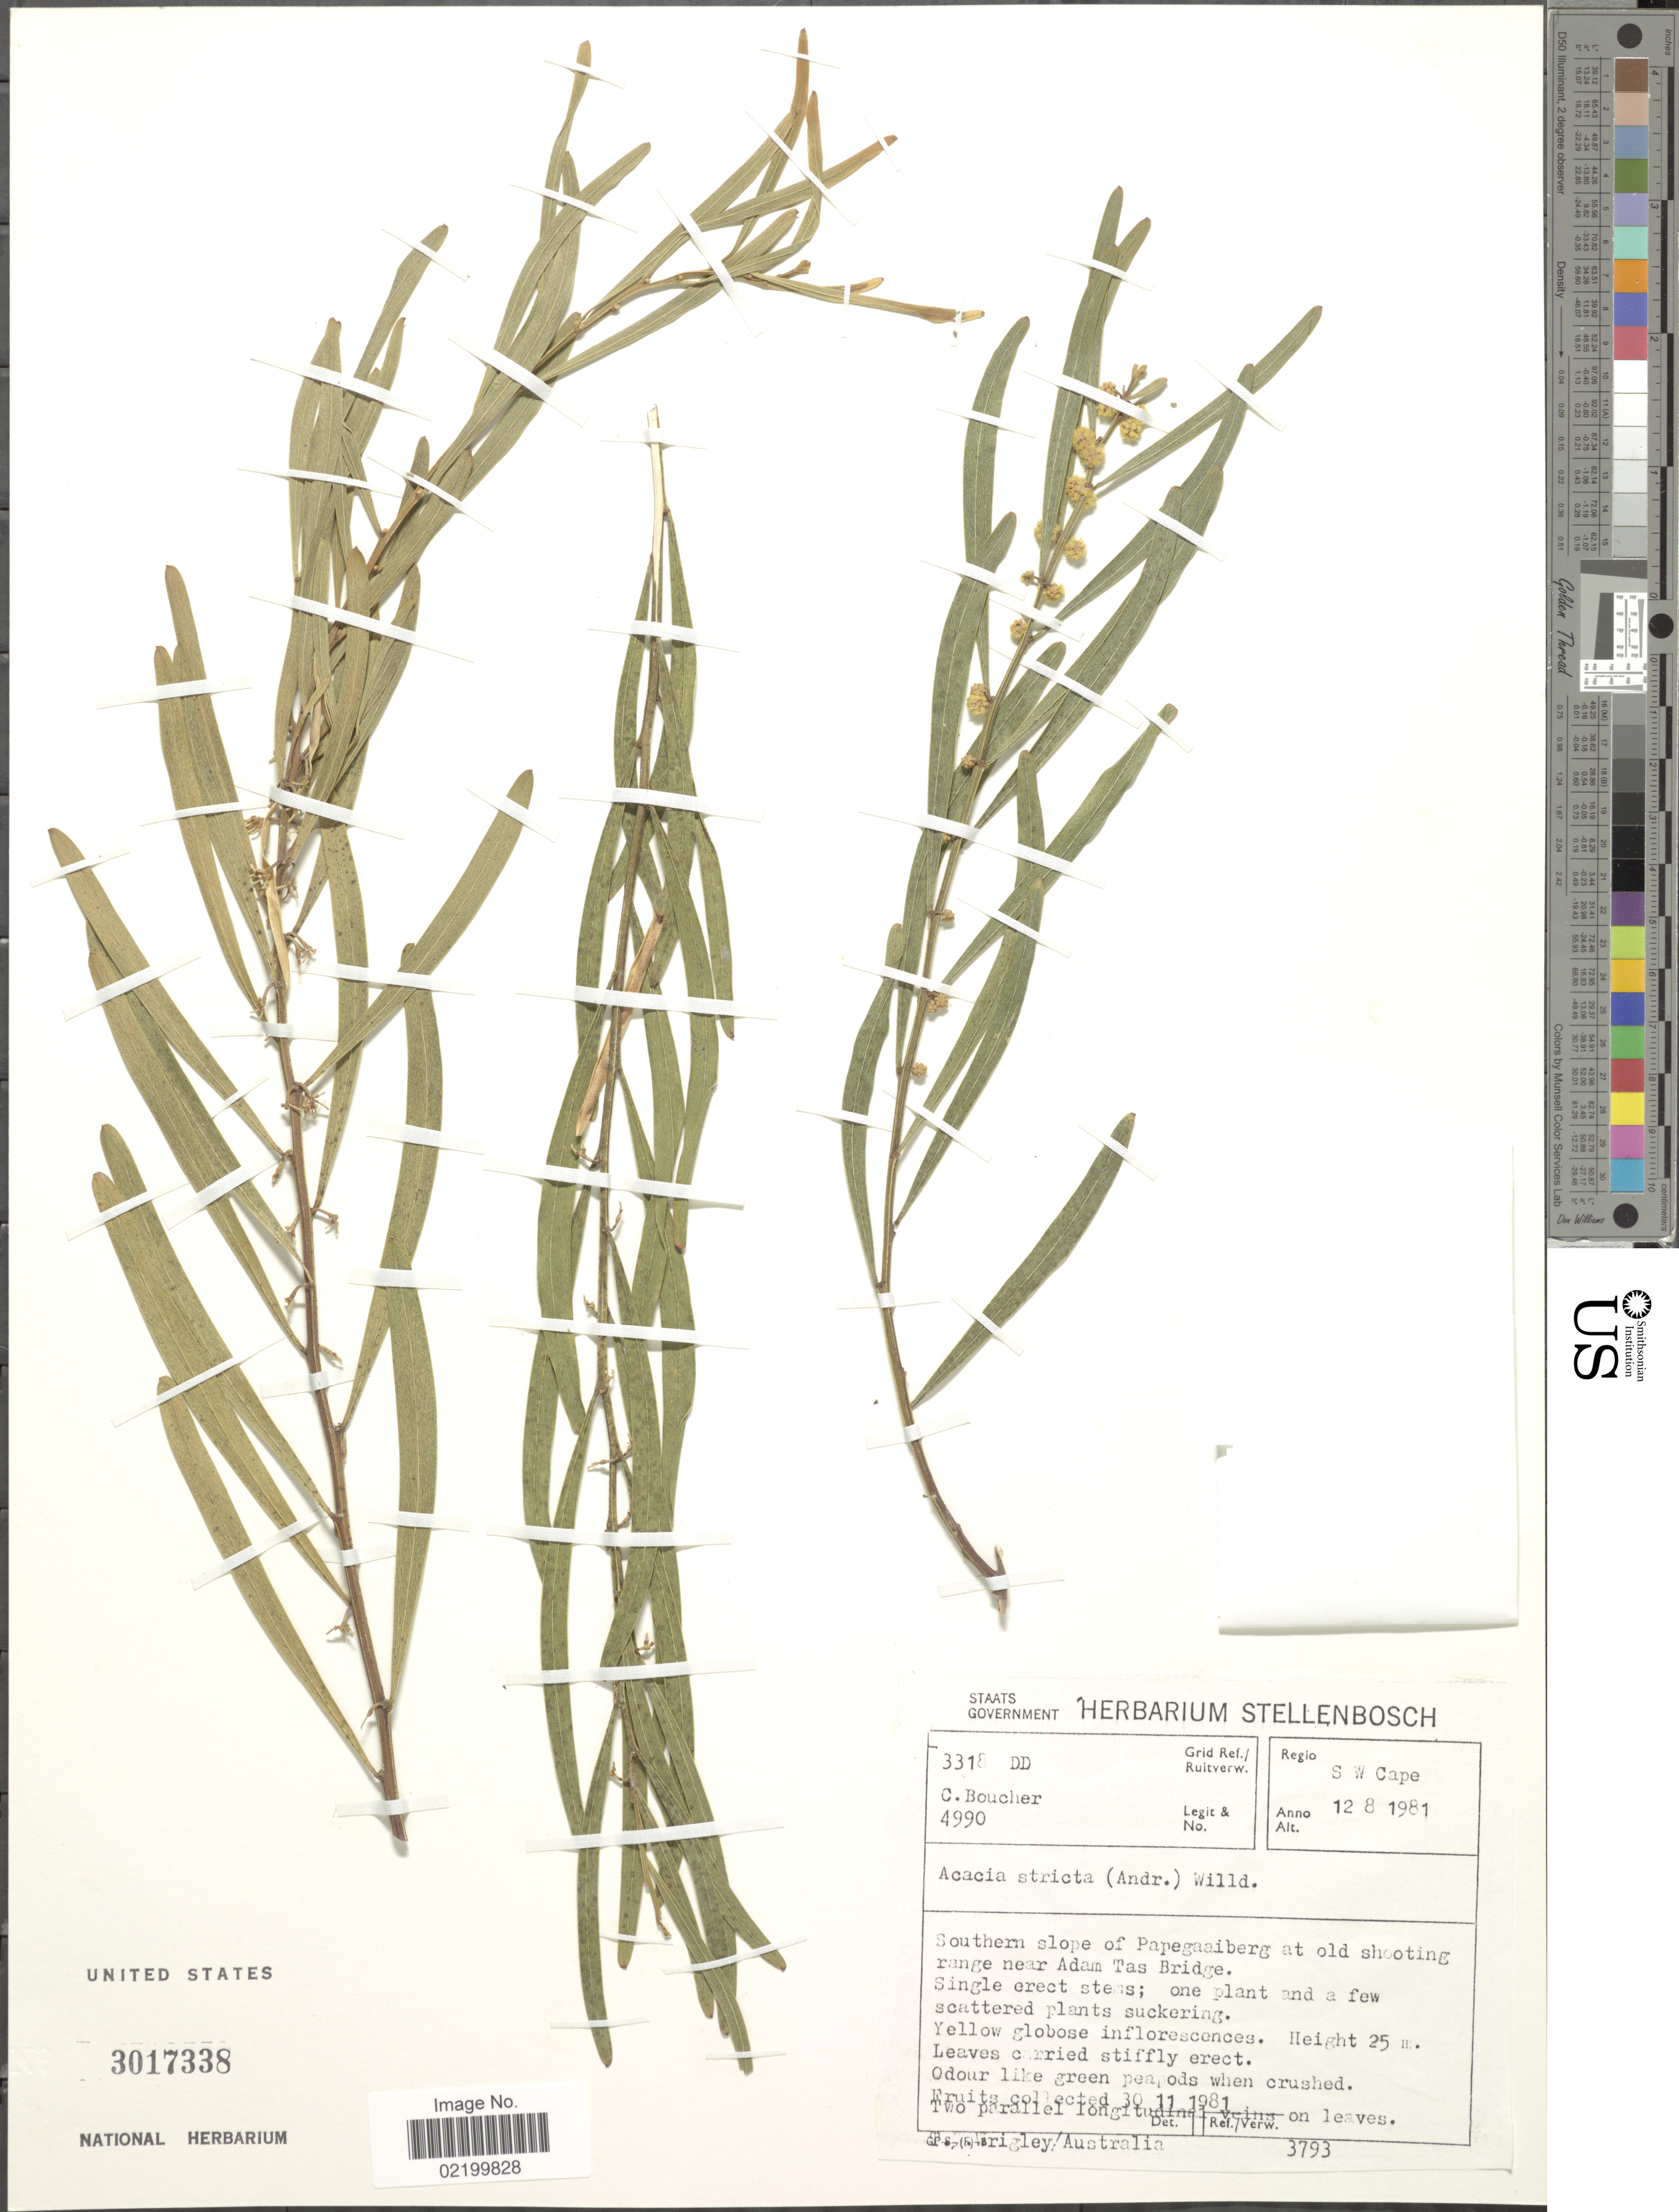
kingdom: Plantae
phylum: Tracheophyta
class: Magnoliopsida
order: Fabales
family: Fabaceae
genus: Acacia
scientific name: Acacia stricta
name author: (Andrews) Willd.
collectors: C. Boucher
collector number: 4990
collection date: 1981-08-12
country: South Africa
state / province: Western Cape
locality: S W Cape. Southern slope of Papegaaiberg at old shooting range near Adam Tas Bridge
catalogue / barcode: US 3017338